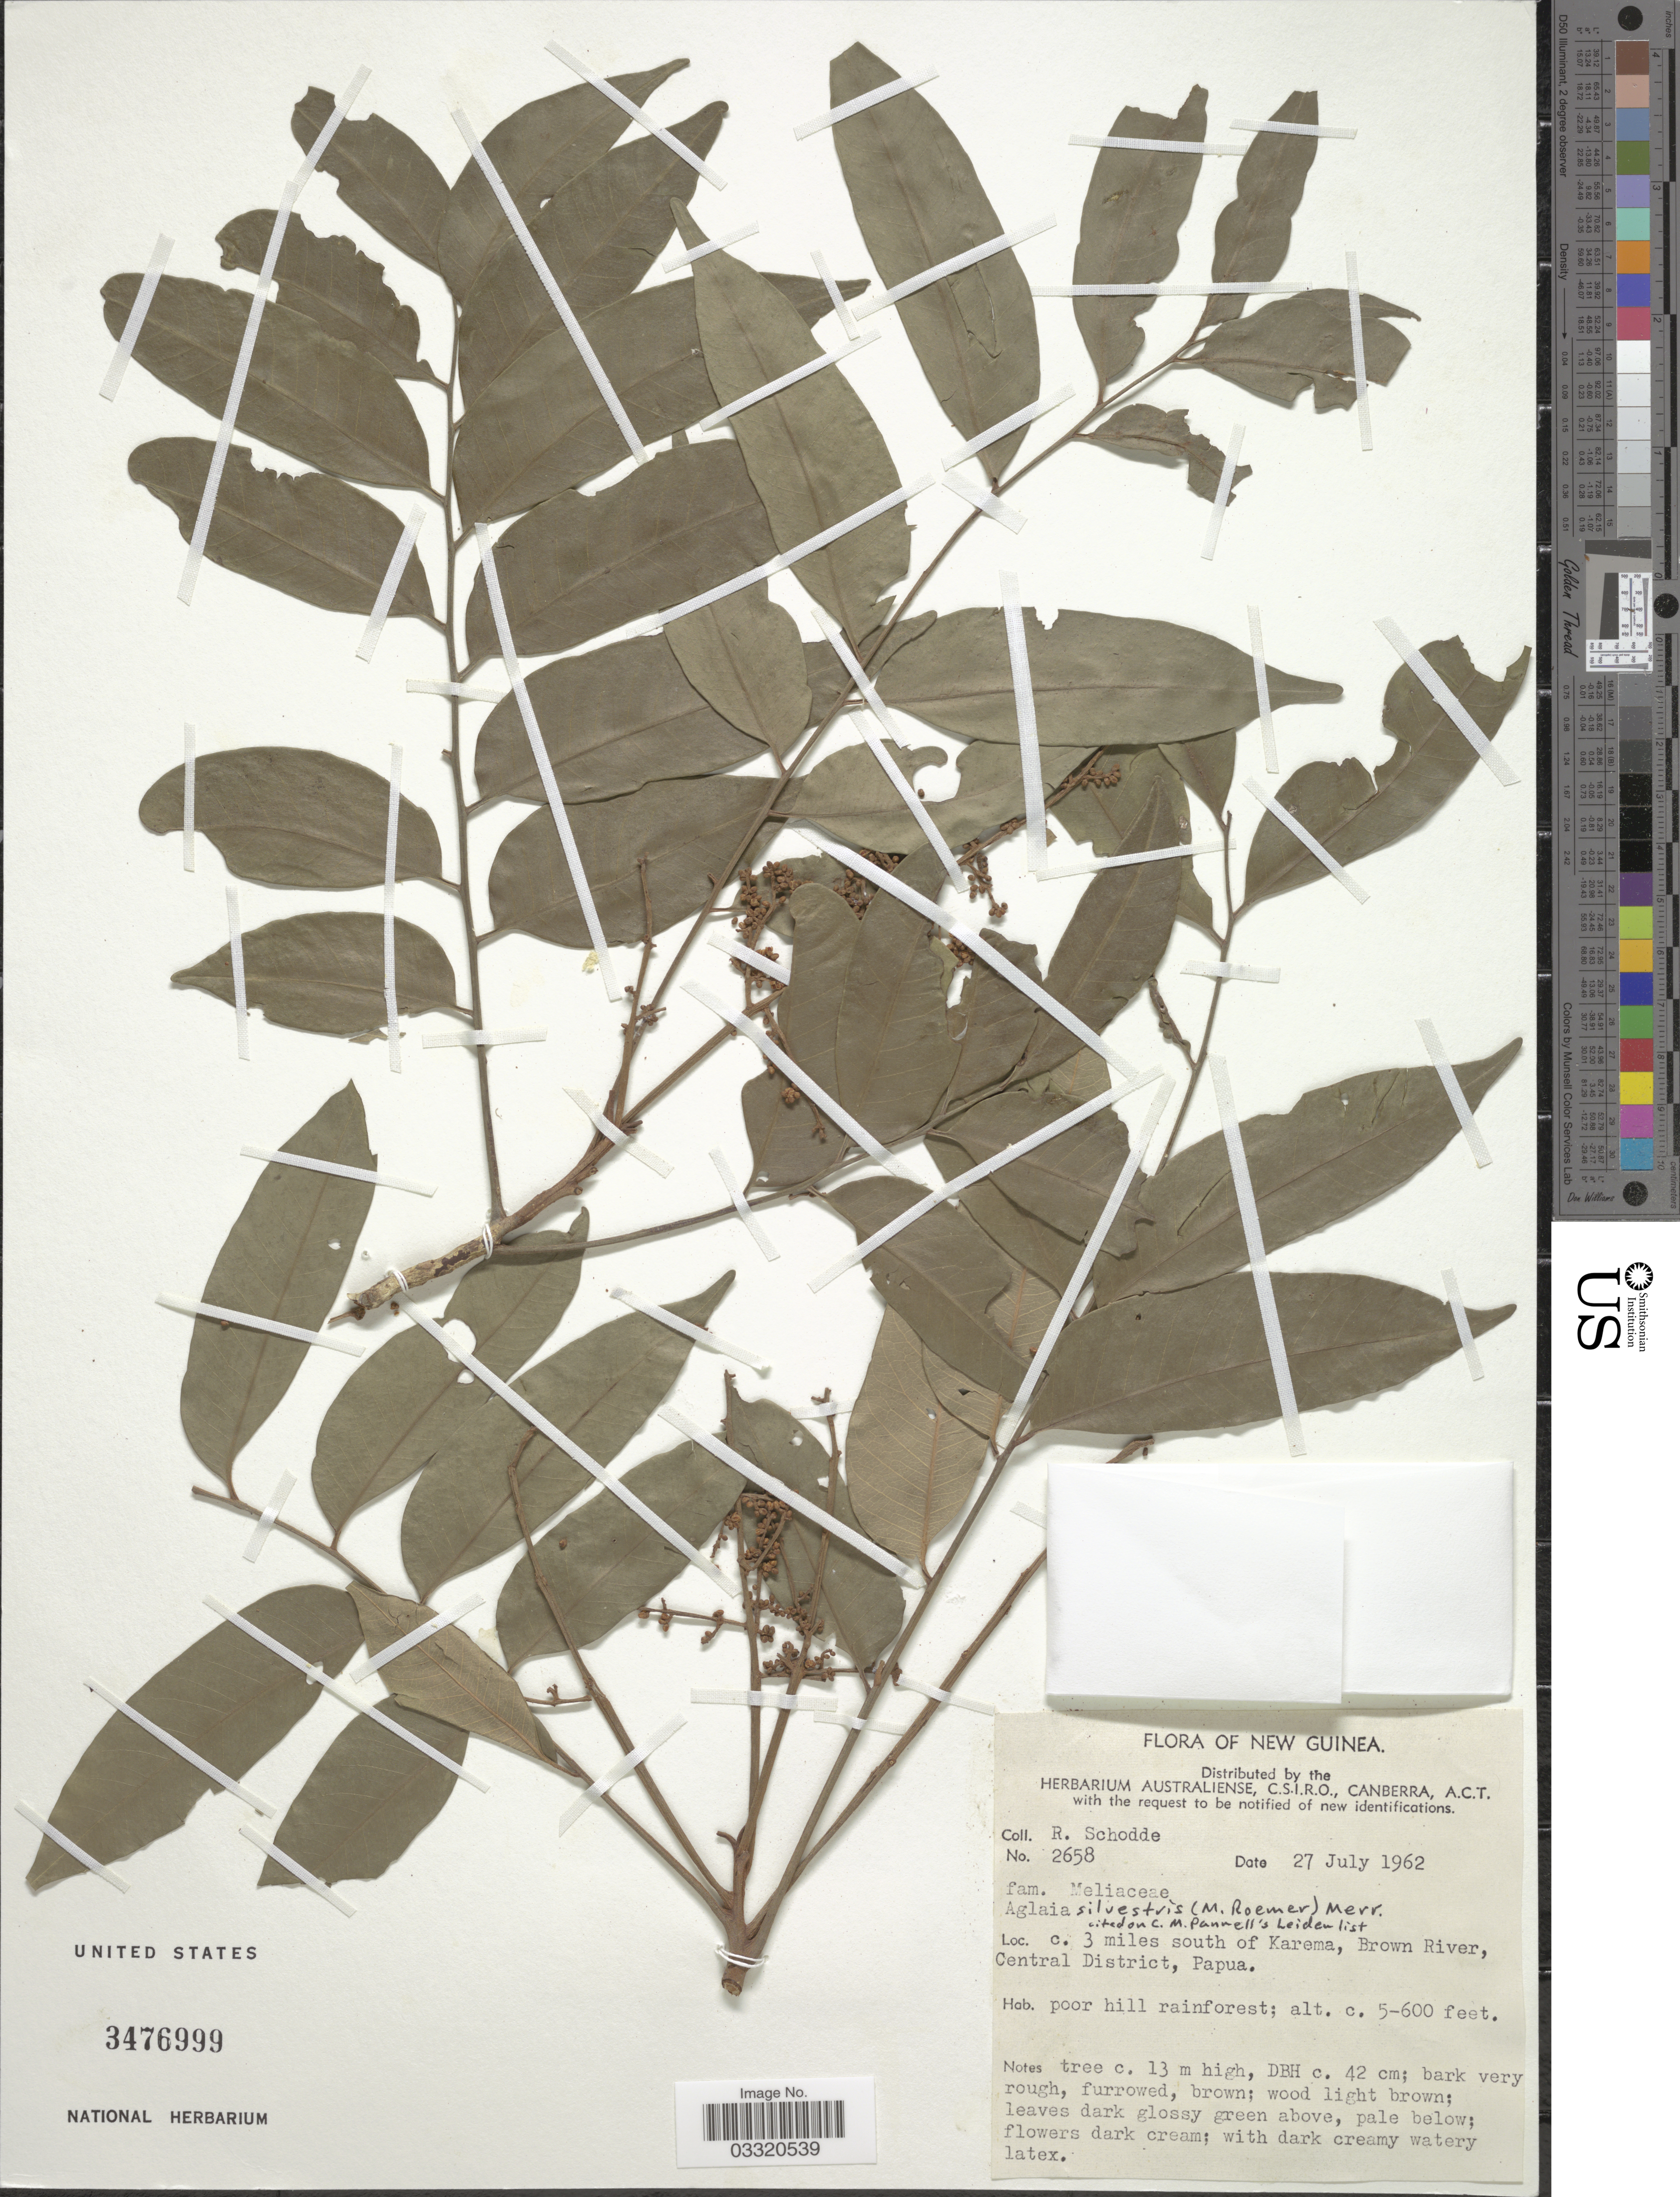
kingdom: Plantae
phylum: Tracheophyta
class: Magnoliopsida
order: Sapindales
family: Meliaceae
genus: Aglaia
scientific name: Aglaia silvestris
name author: (M. Roem.) Merr.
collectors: R. Schodde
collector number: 2658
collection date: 1962-07-27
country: Papua New Guinea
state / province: Central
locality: New Guinea. c. 3 miles south of Karema, Brown River, Central District, Papua.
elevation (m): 152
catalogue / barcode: US 3476999